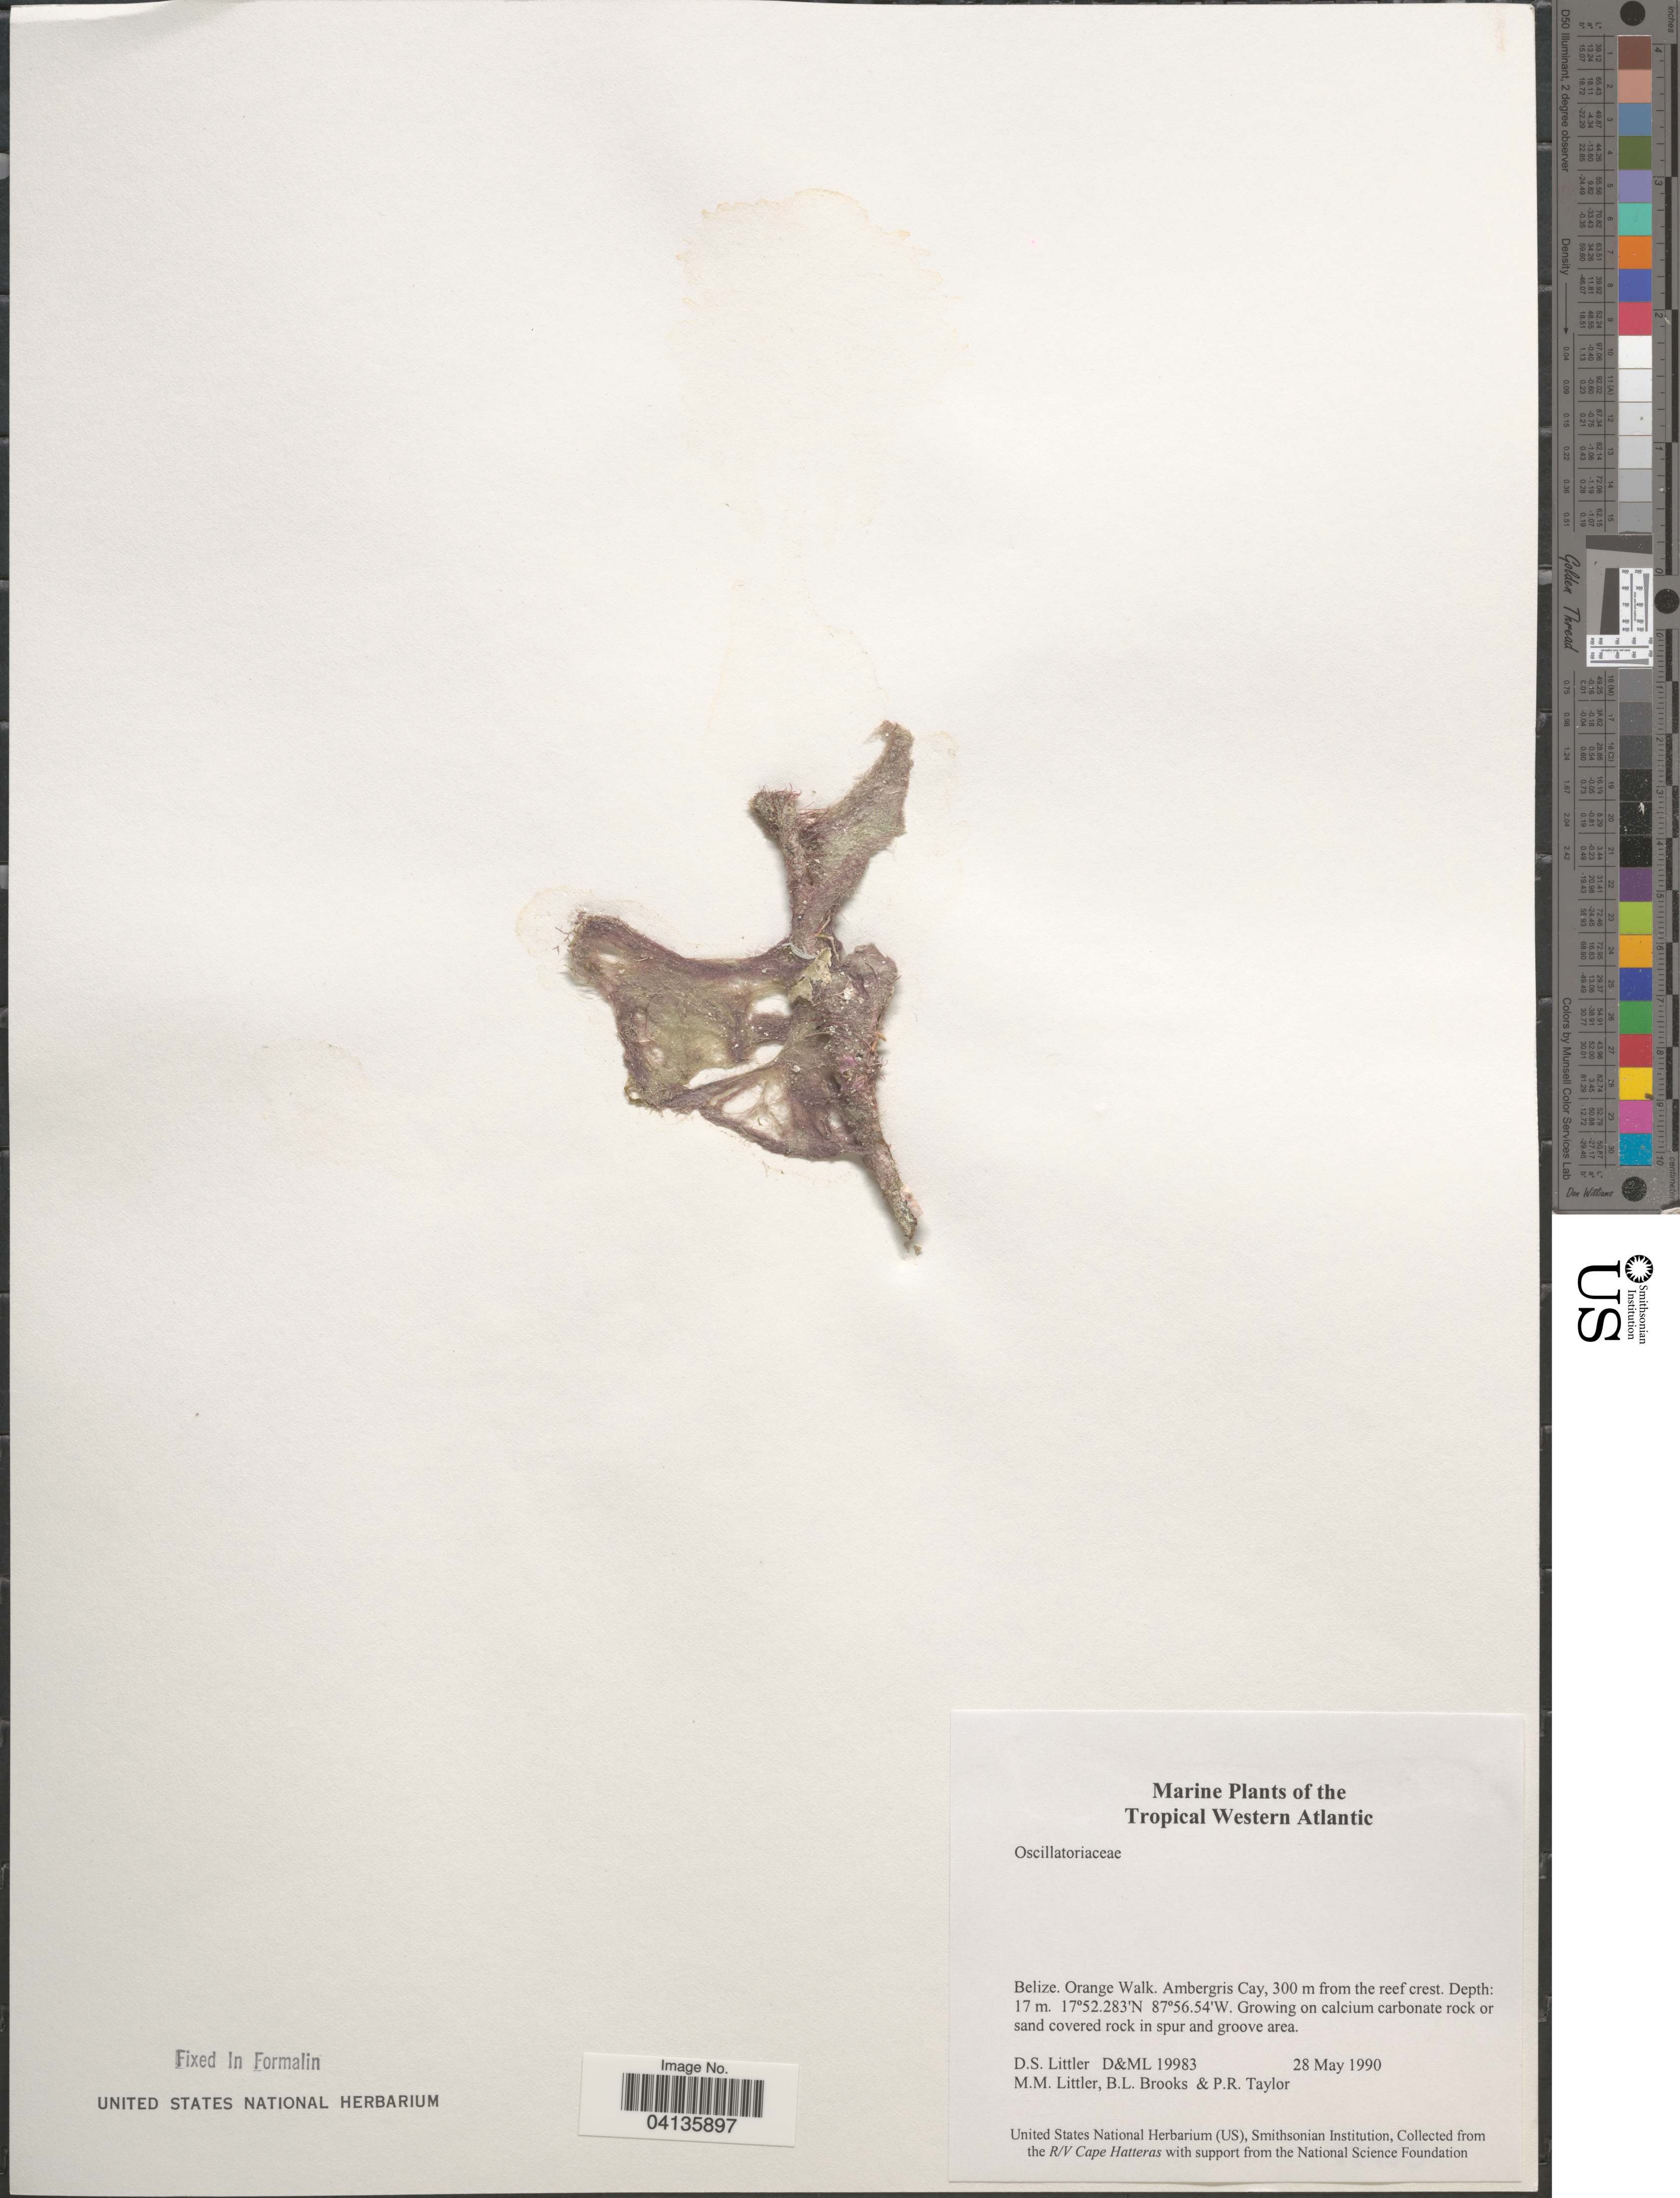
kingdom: Bacteria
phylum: Cyanobacteria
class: Cyanobacteriia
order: Cyanobacteriales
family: Oscillatoriaceae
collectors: D. S. Littler, B. Brooks & P. R. Taylor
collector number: D&ML 19983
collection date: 1990-05-28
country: Belize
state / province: Orange Walk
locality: The Tropical Western Atlantic. Ambergris Cay, 300 m from the reef crest.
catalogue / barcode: US 238742